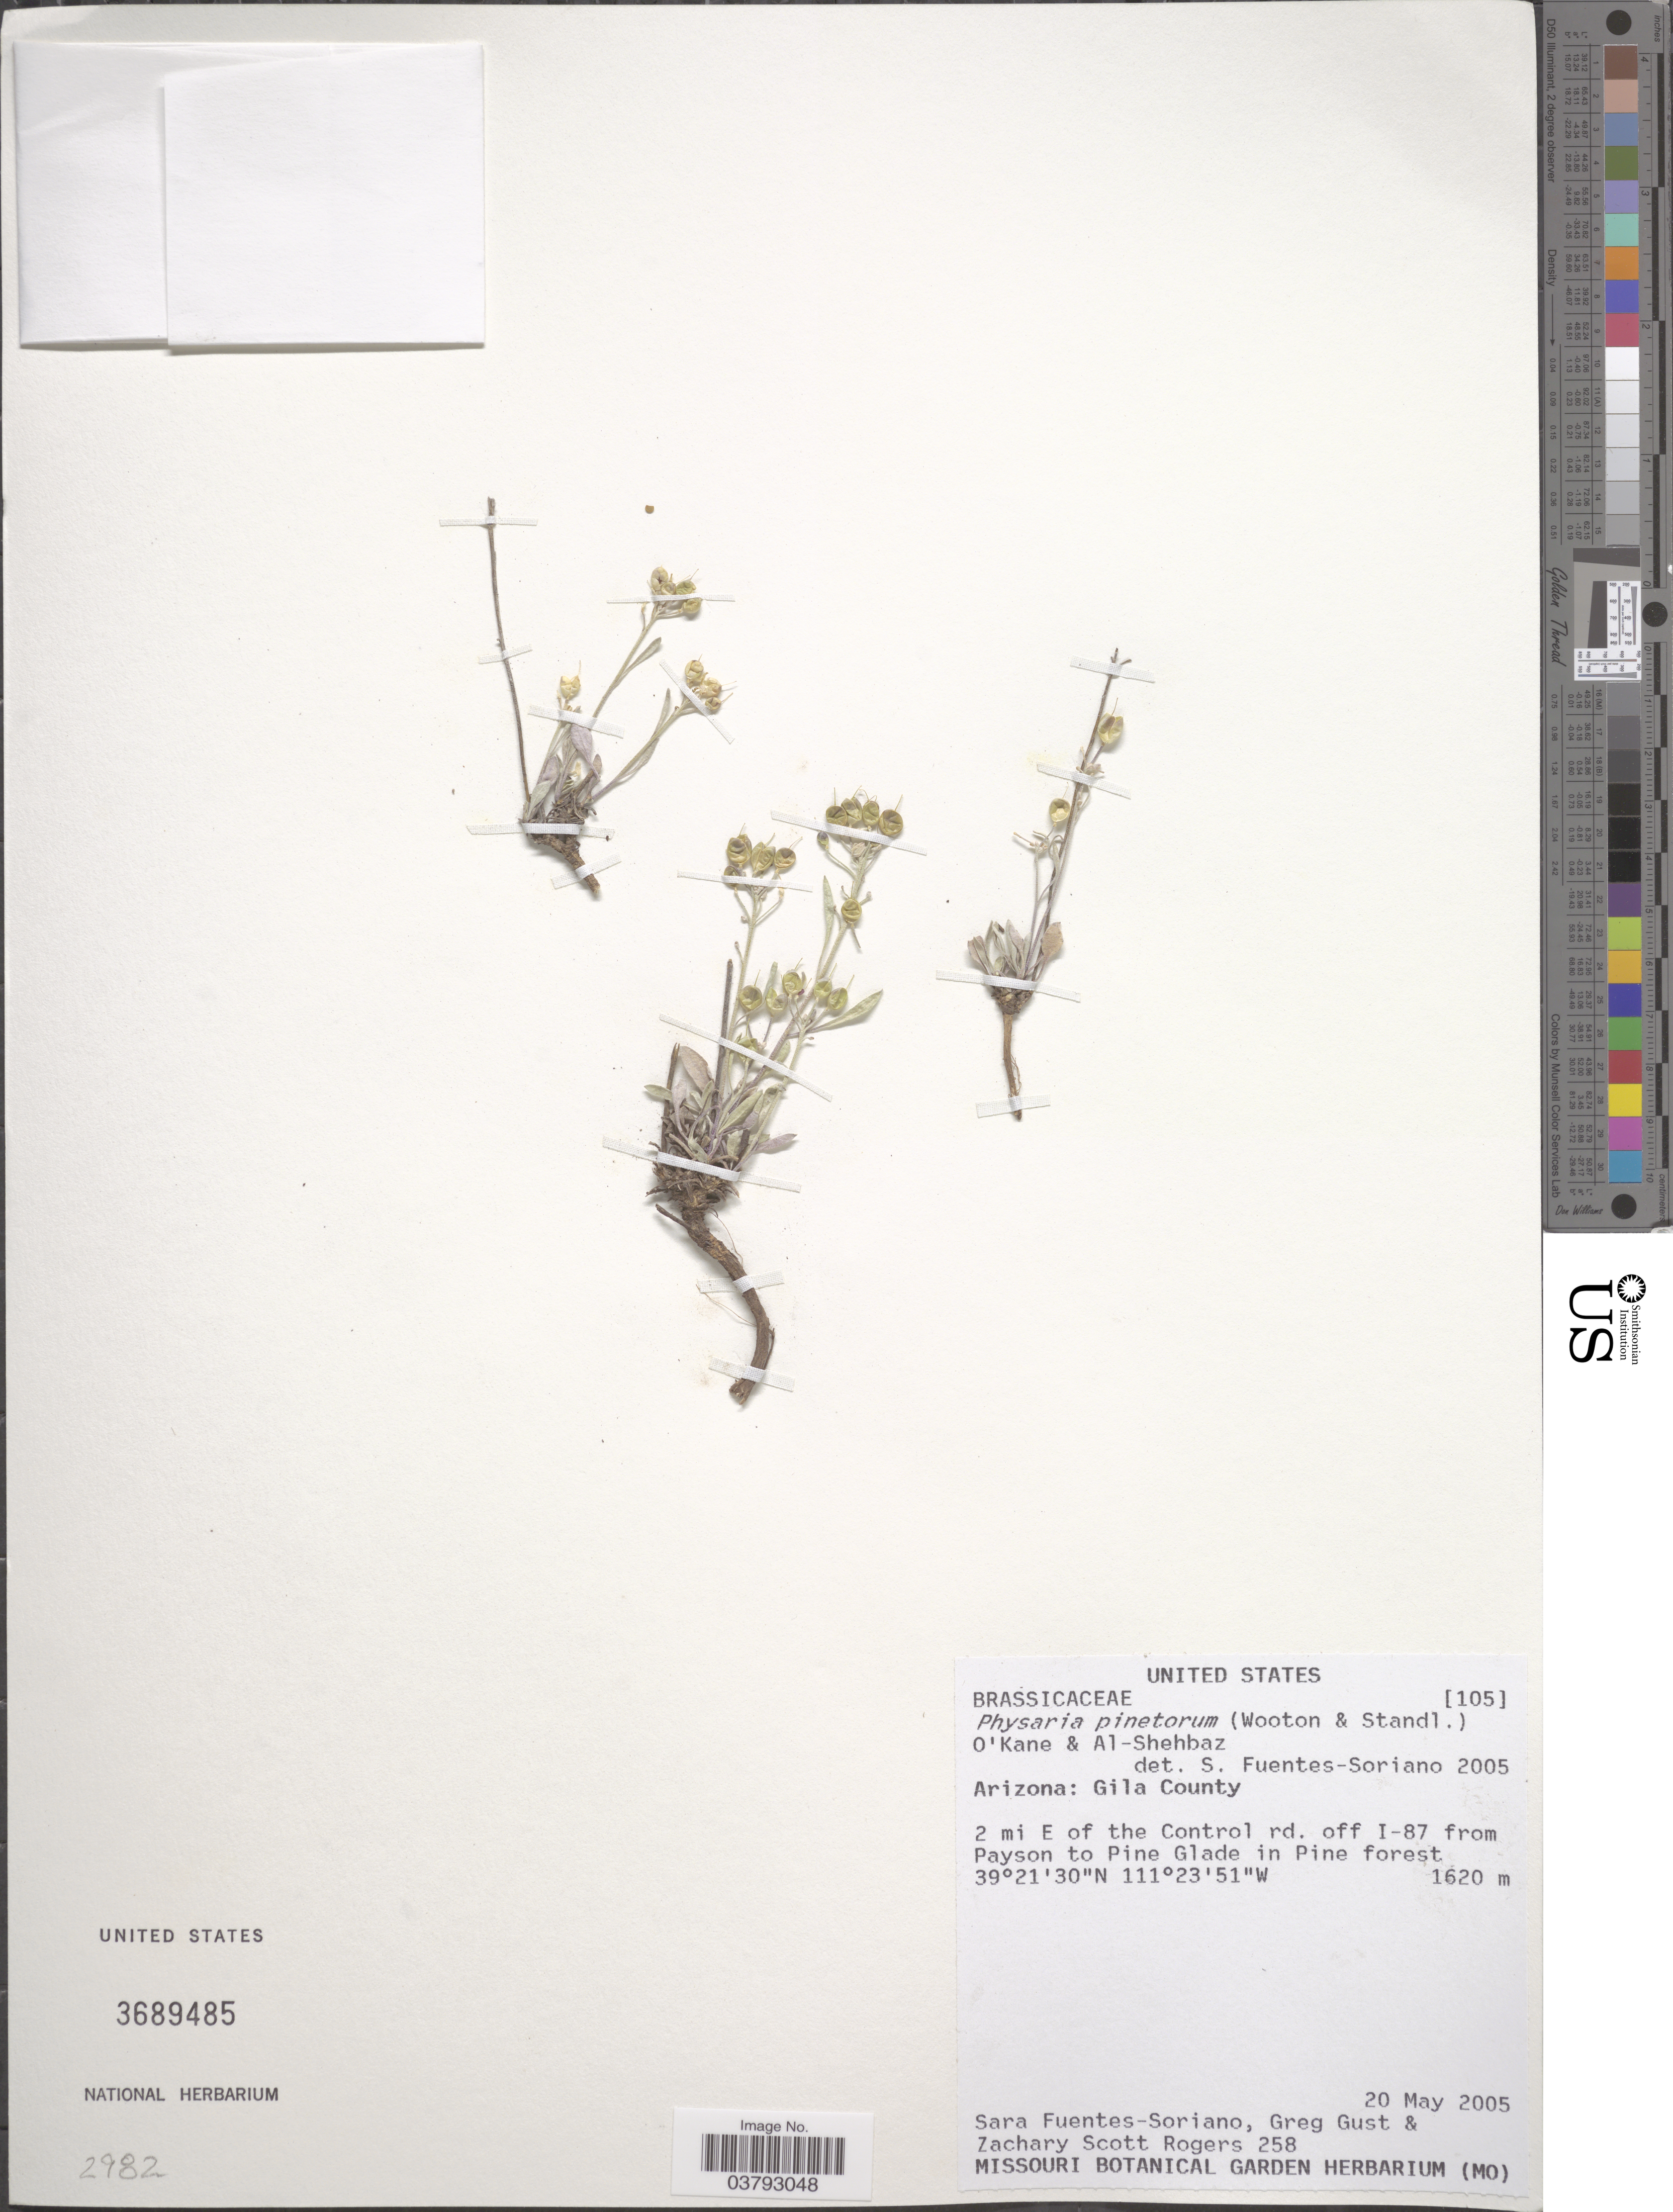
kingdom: Plantae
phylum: Tracheophyta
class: Magnoliopsida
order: Brassicales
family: Brassicaceae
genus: Physaria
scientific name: Physaria pinetorum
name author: (Wooton & Standl.) O'Kane & Al-Shehbaz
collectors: S. Fuentes-Soriano, G. Gust & Z. S. Rogers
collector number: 258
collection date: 2005-05-20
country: United States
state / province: Arizona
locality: Gila County. 2 mi E of the Control rd. off I-87 from Payson to Pine Glade in Pine forest.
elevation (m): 494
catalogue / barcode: US 3689485